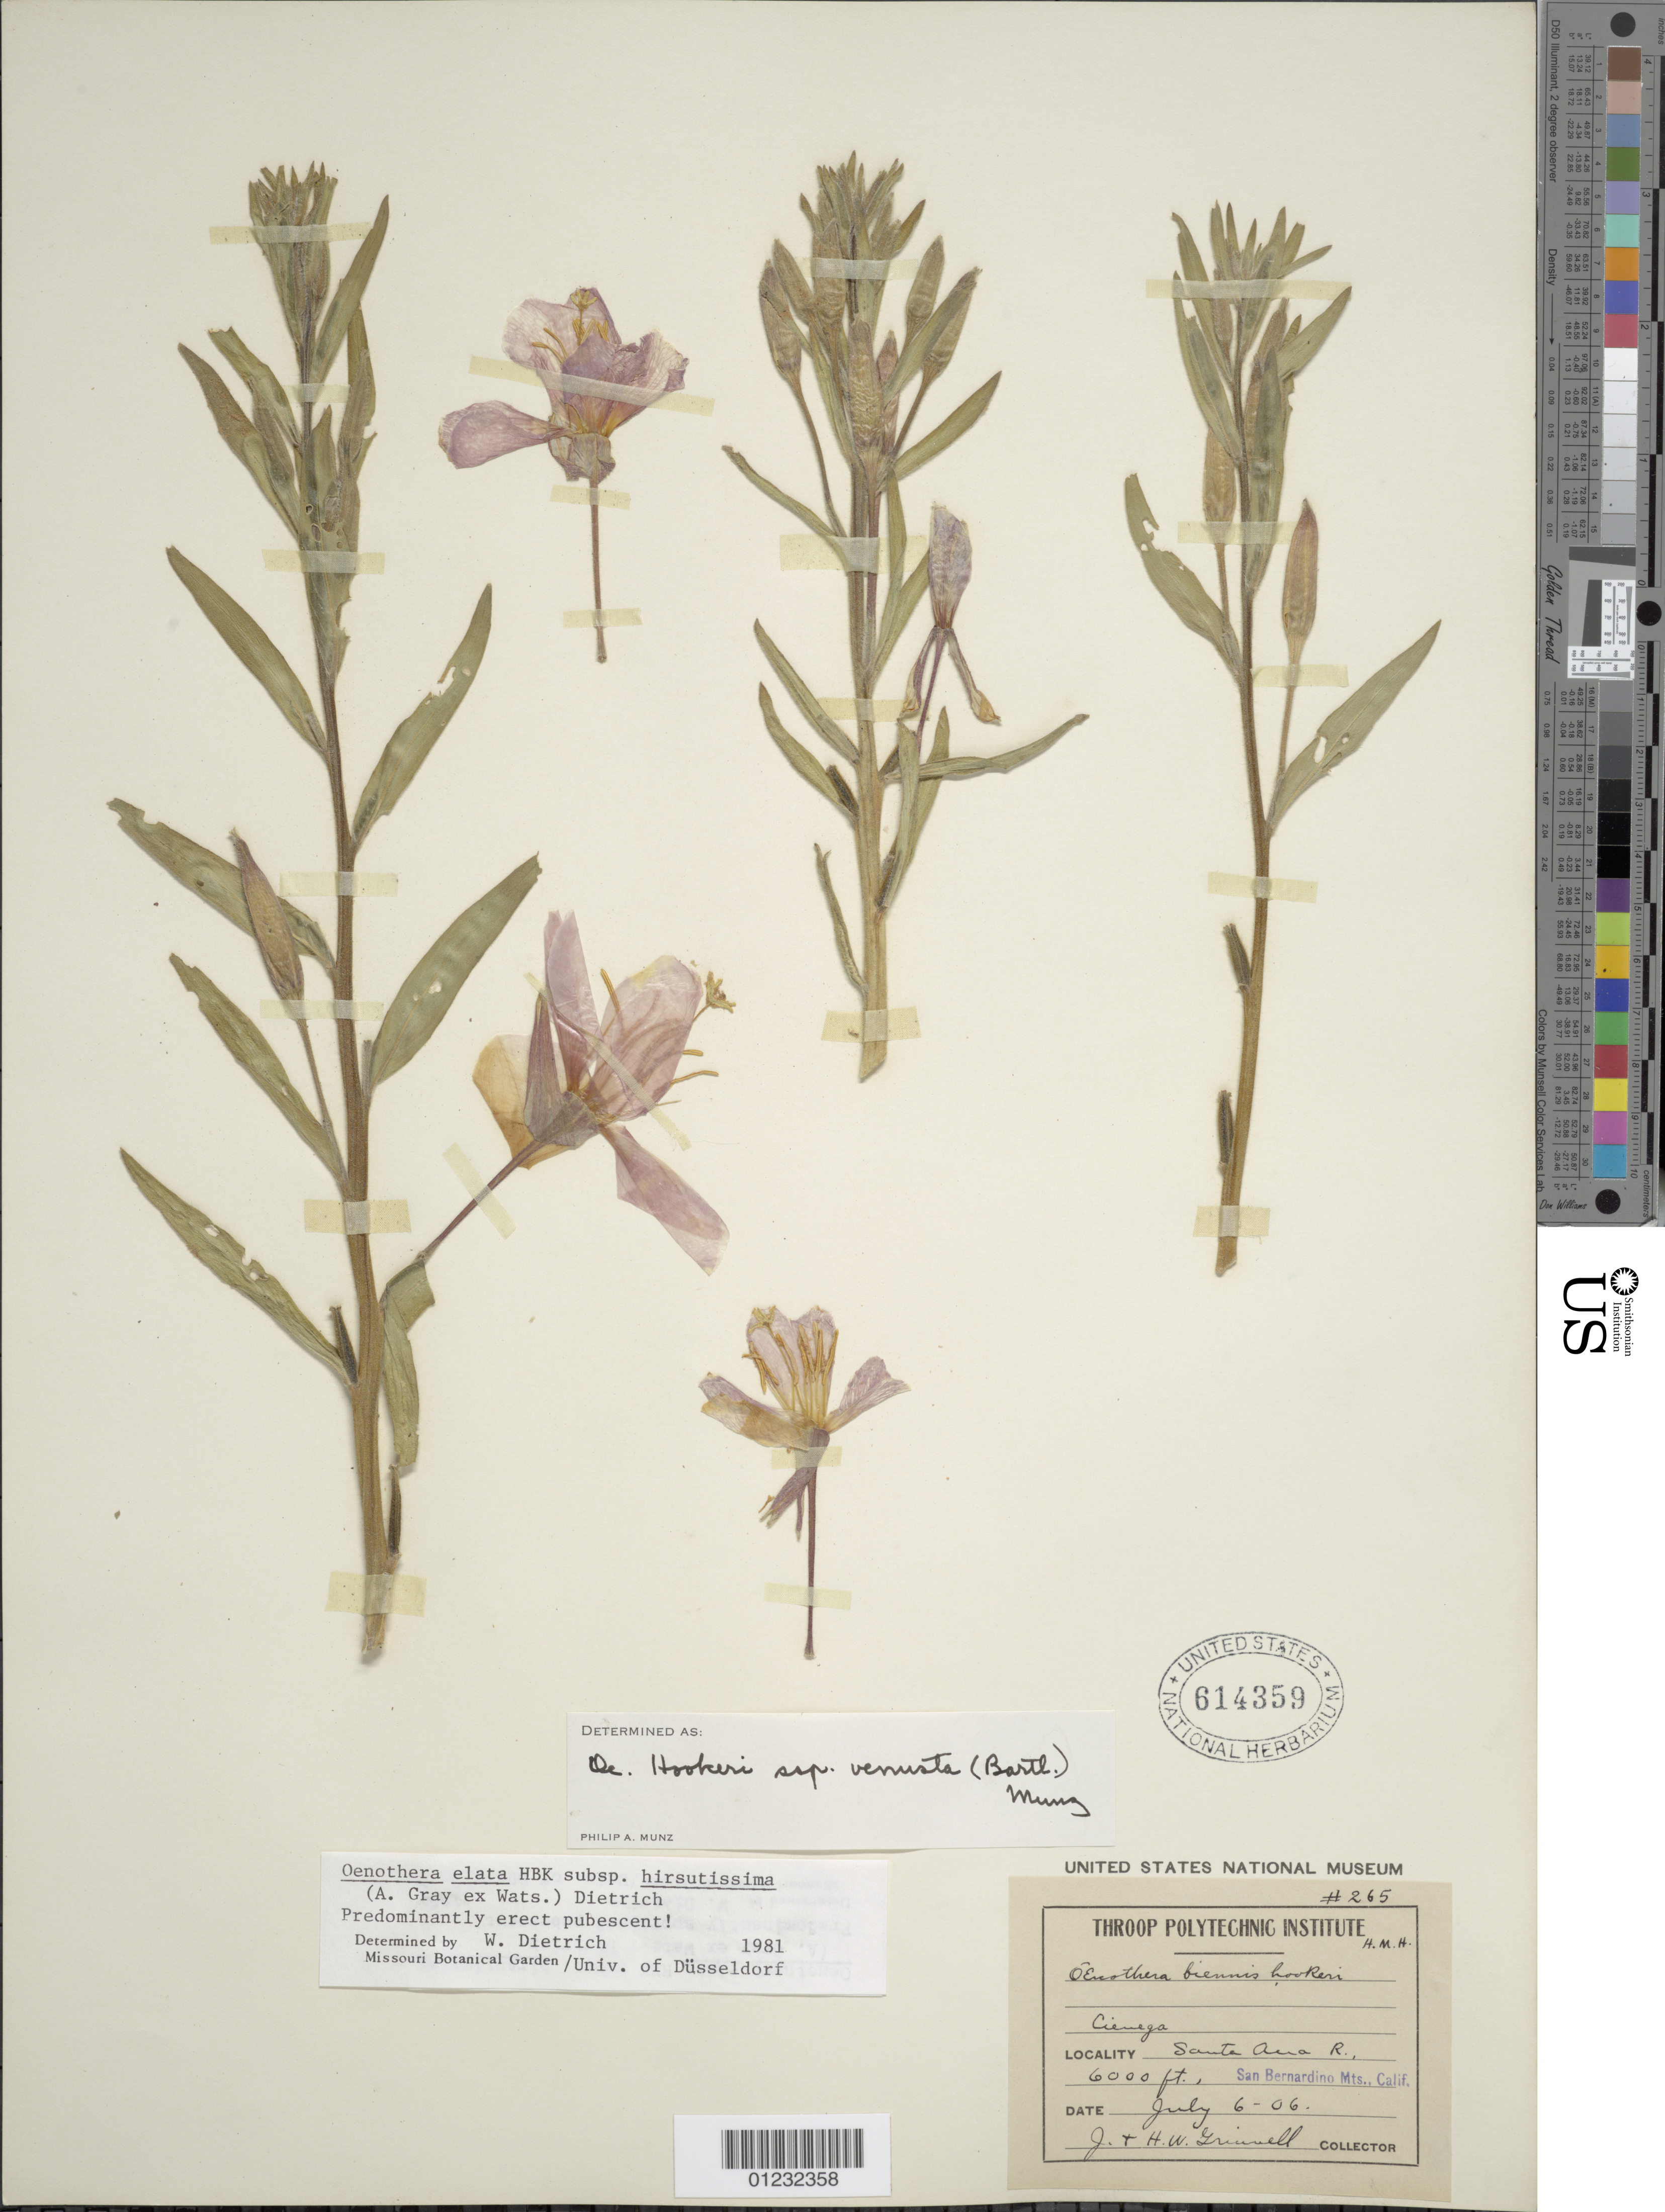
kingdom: Plantae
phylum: Tracheophyta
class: Magnoliopsida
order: Myrtales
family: Onagraceae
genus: Oenothera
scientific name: Oenothera elata subsp. hirsutissima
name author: (A. Gray ex S. Watson) W. Dietr.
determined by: Dietrich, W.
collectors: F. Grinnell & H. Grinnell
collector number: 265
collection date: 1906-07-06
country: United States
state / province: California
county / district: San Bernardino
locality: Cinega, Santa Ana R., San Bernardino Mts.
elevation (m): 1829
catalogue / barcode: US 614359